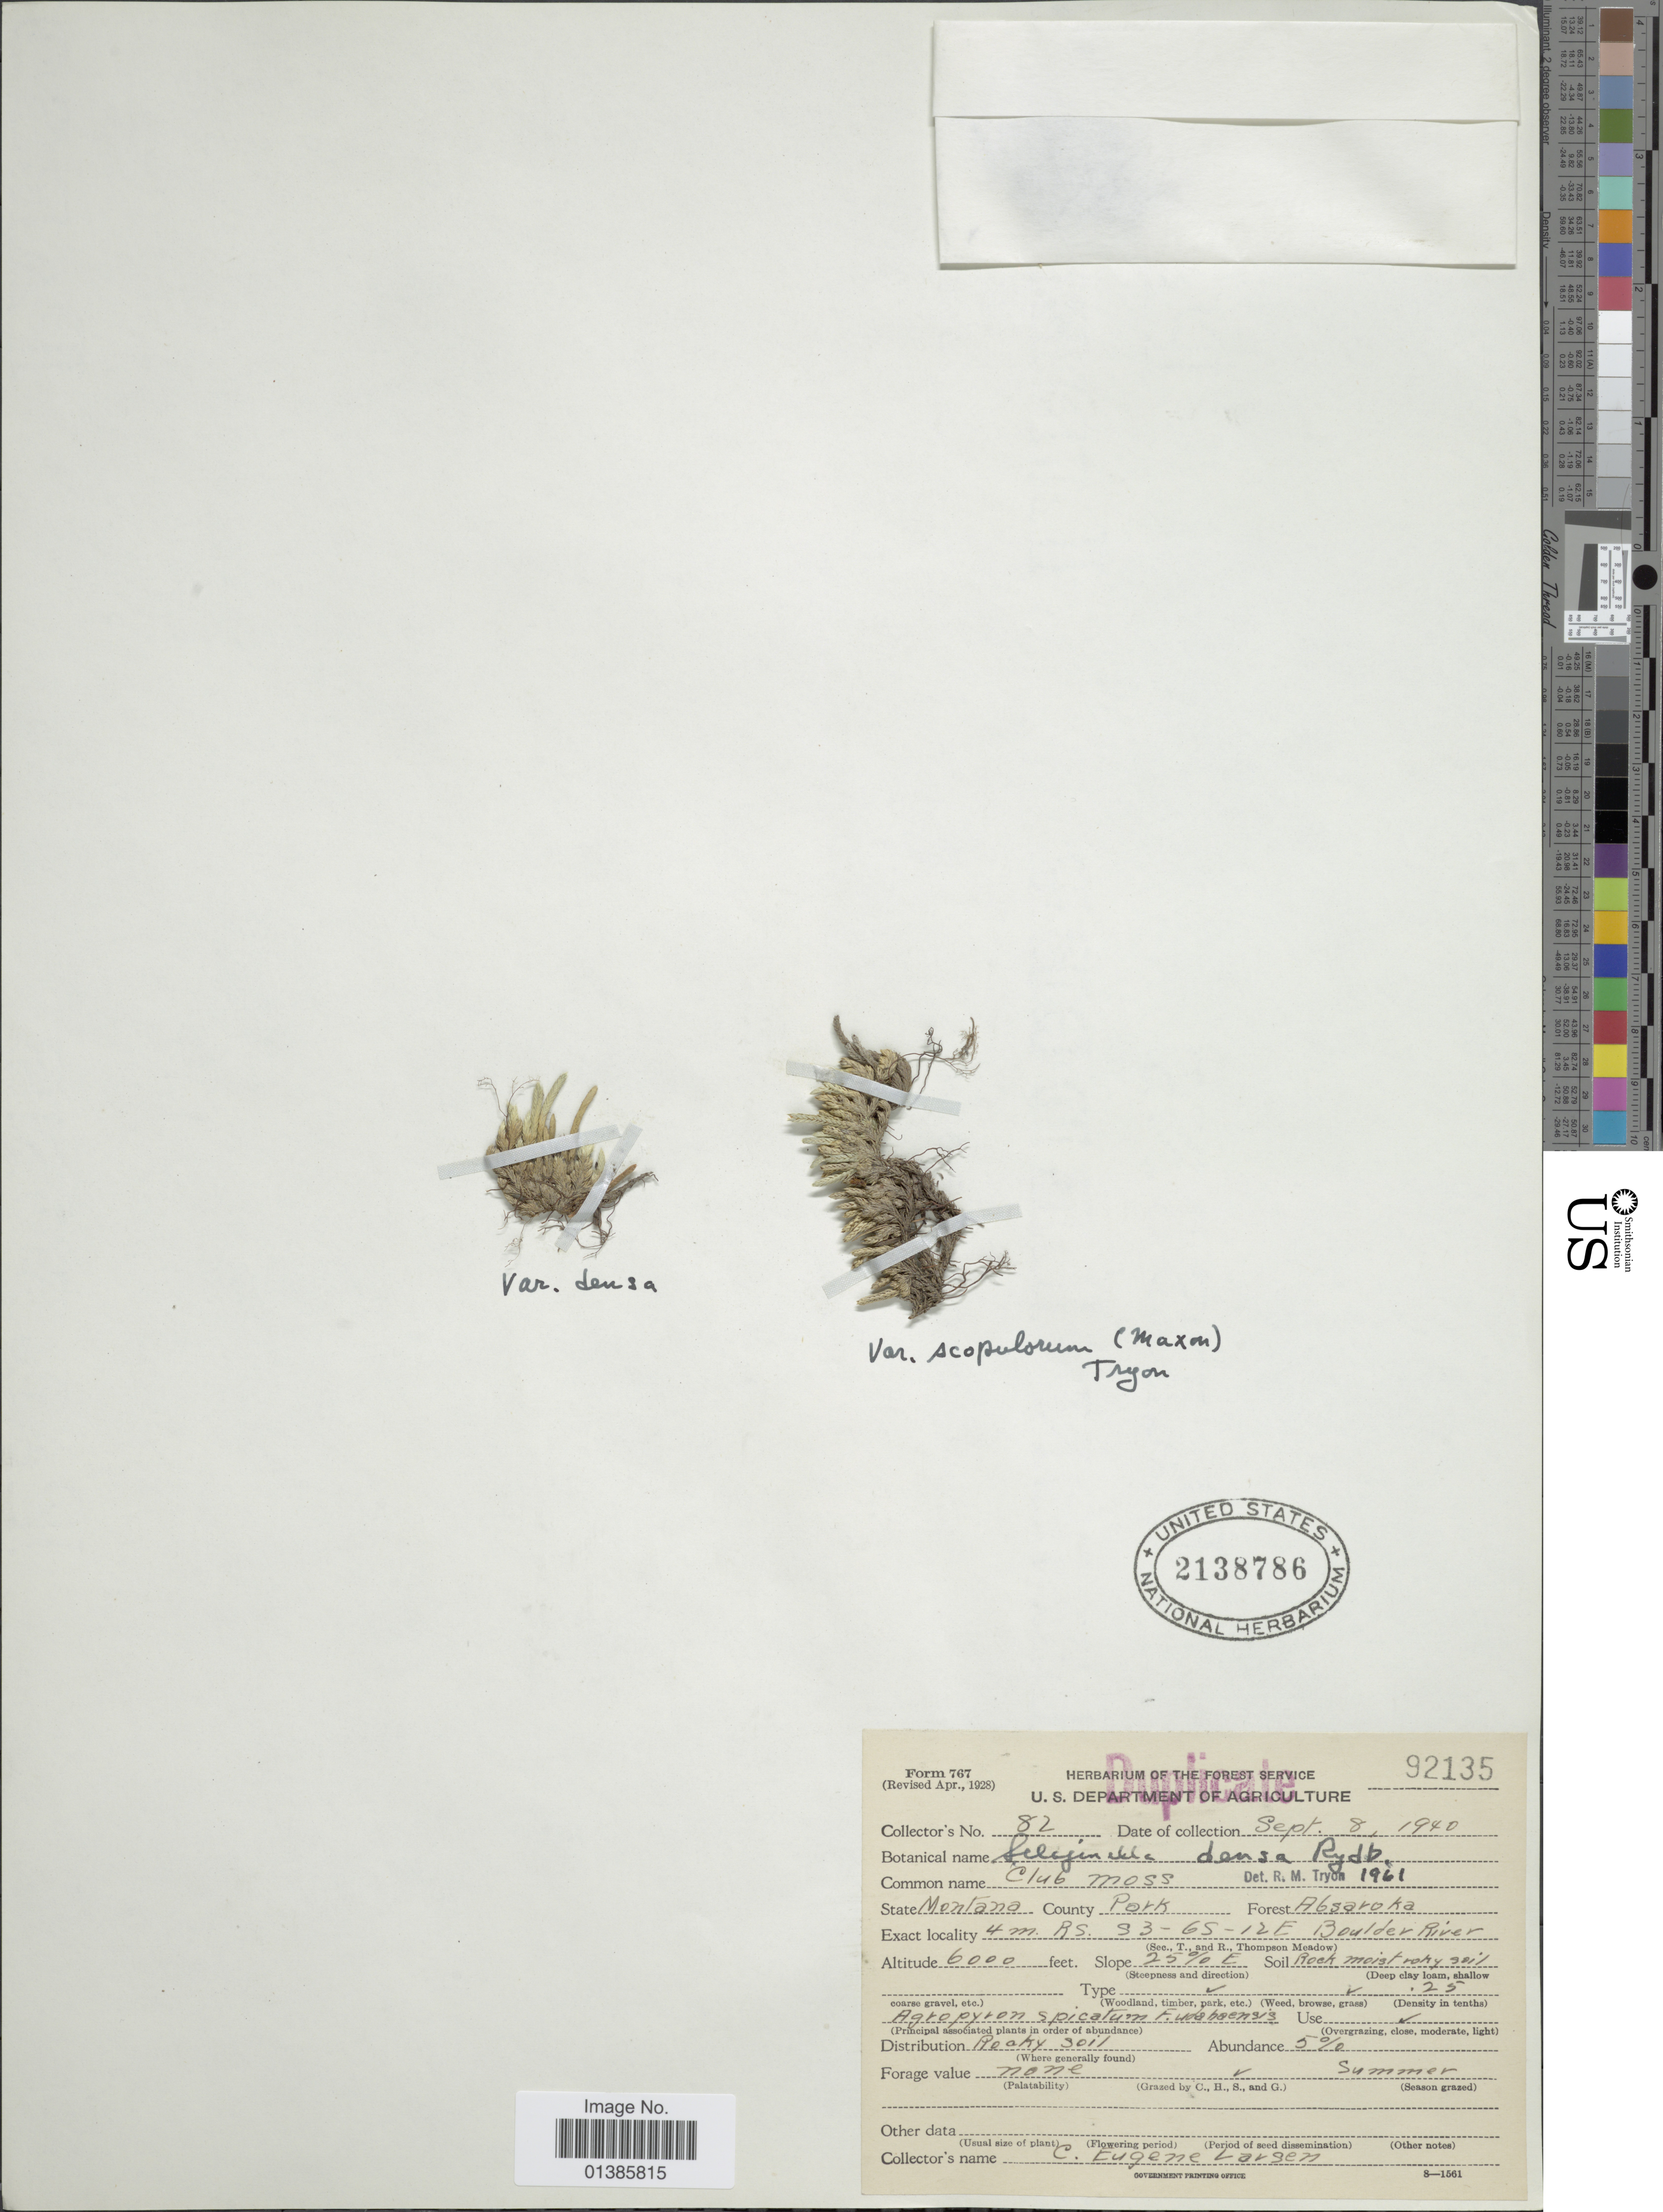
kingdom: Plantae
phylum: Tracheophyta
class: Lycopodiopsida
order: Selaginellales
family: Selaginellaceae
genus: Selaginella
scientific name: Selaginella densa var. scopulorum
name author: (Maxon) R.M. Tryon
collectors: C. Largen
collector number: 92135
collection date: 1940-09-08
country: United States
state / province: Montana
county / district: Park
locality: Forest Absaroka. 4m. RS. S3-6S-12E Boulder River.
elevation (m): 1829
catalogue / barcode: US 2138786